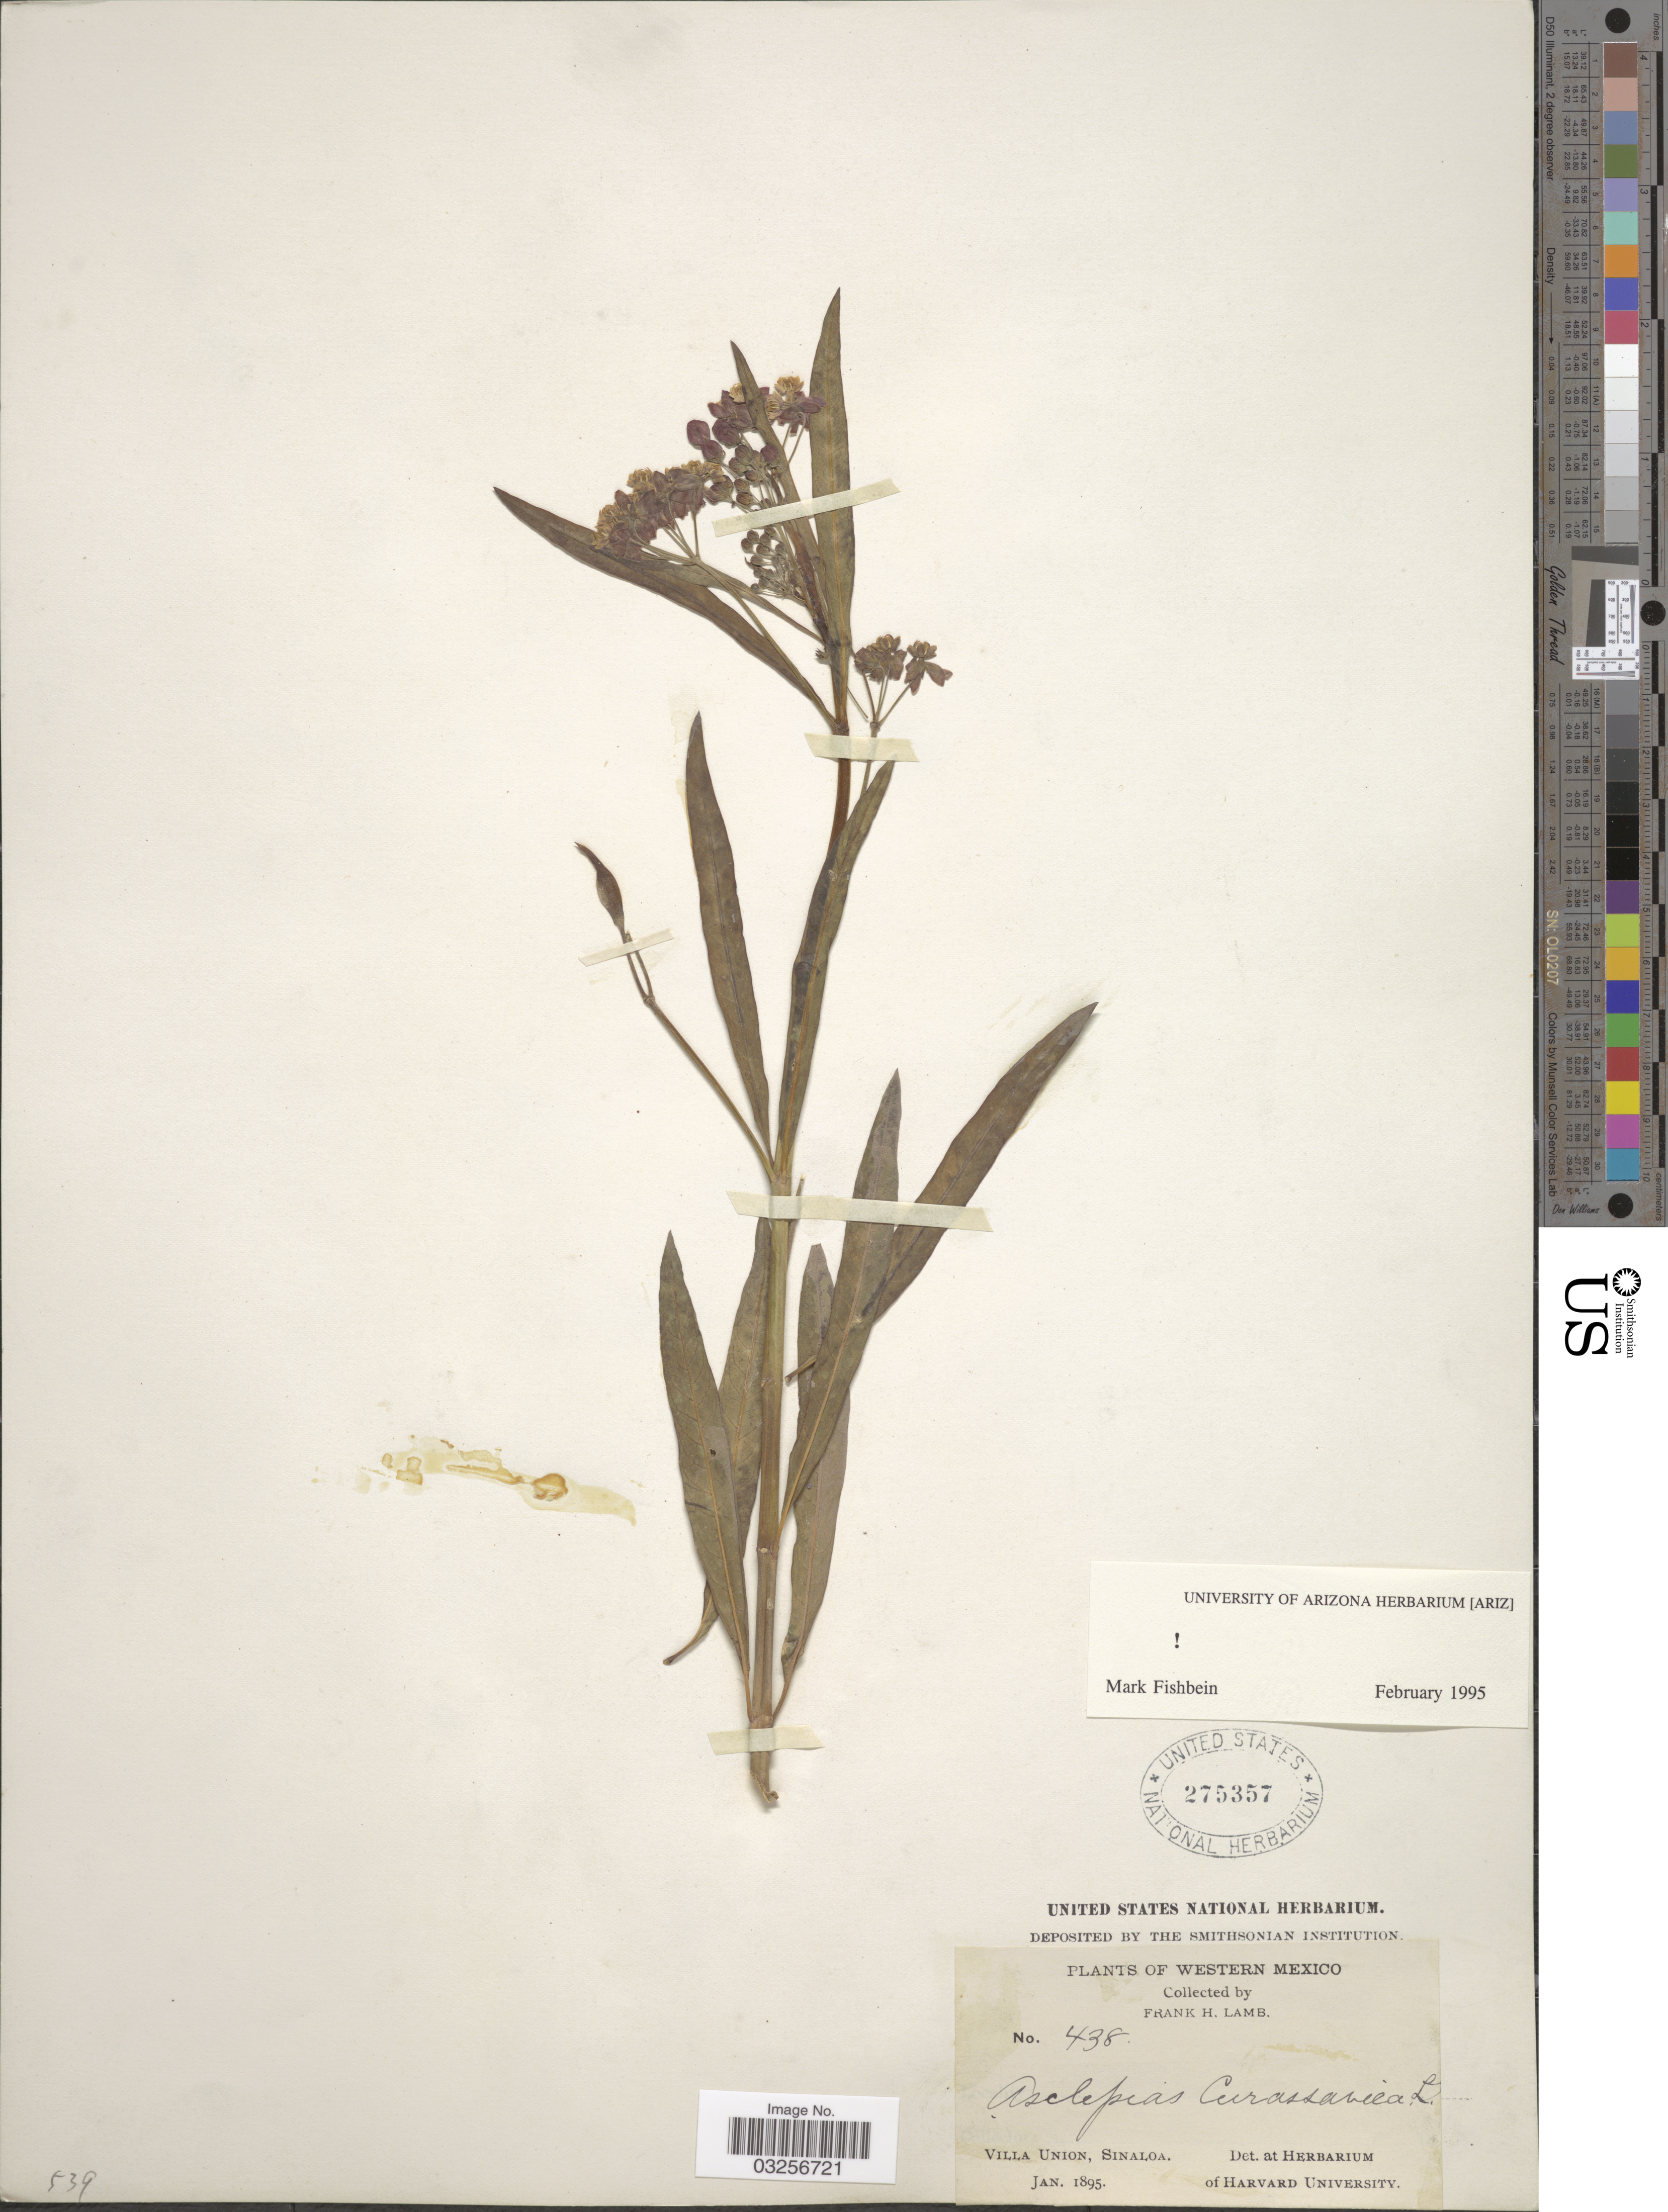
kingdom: Plantae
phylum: Tracheophyta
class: Magnoliopsida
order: Gentianales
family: Apocynaceae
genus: Asclepias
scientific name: Asclepias curassavica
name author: L.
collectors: F. H. Lamb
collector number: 438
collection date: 1895-01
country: Mexico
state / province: Sinaloa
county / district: Mazatlán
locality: Villa Unión.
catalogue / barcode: US 275357